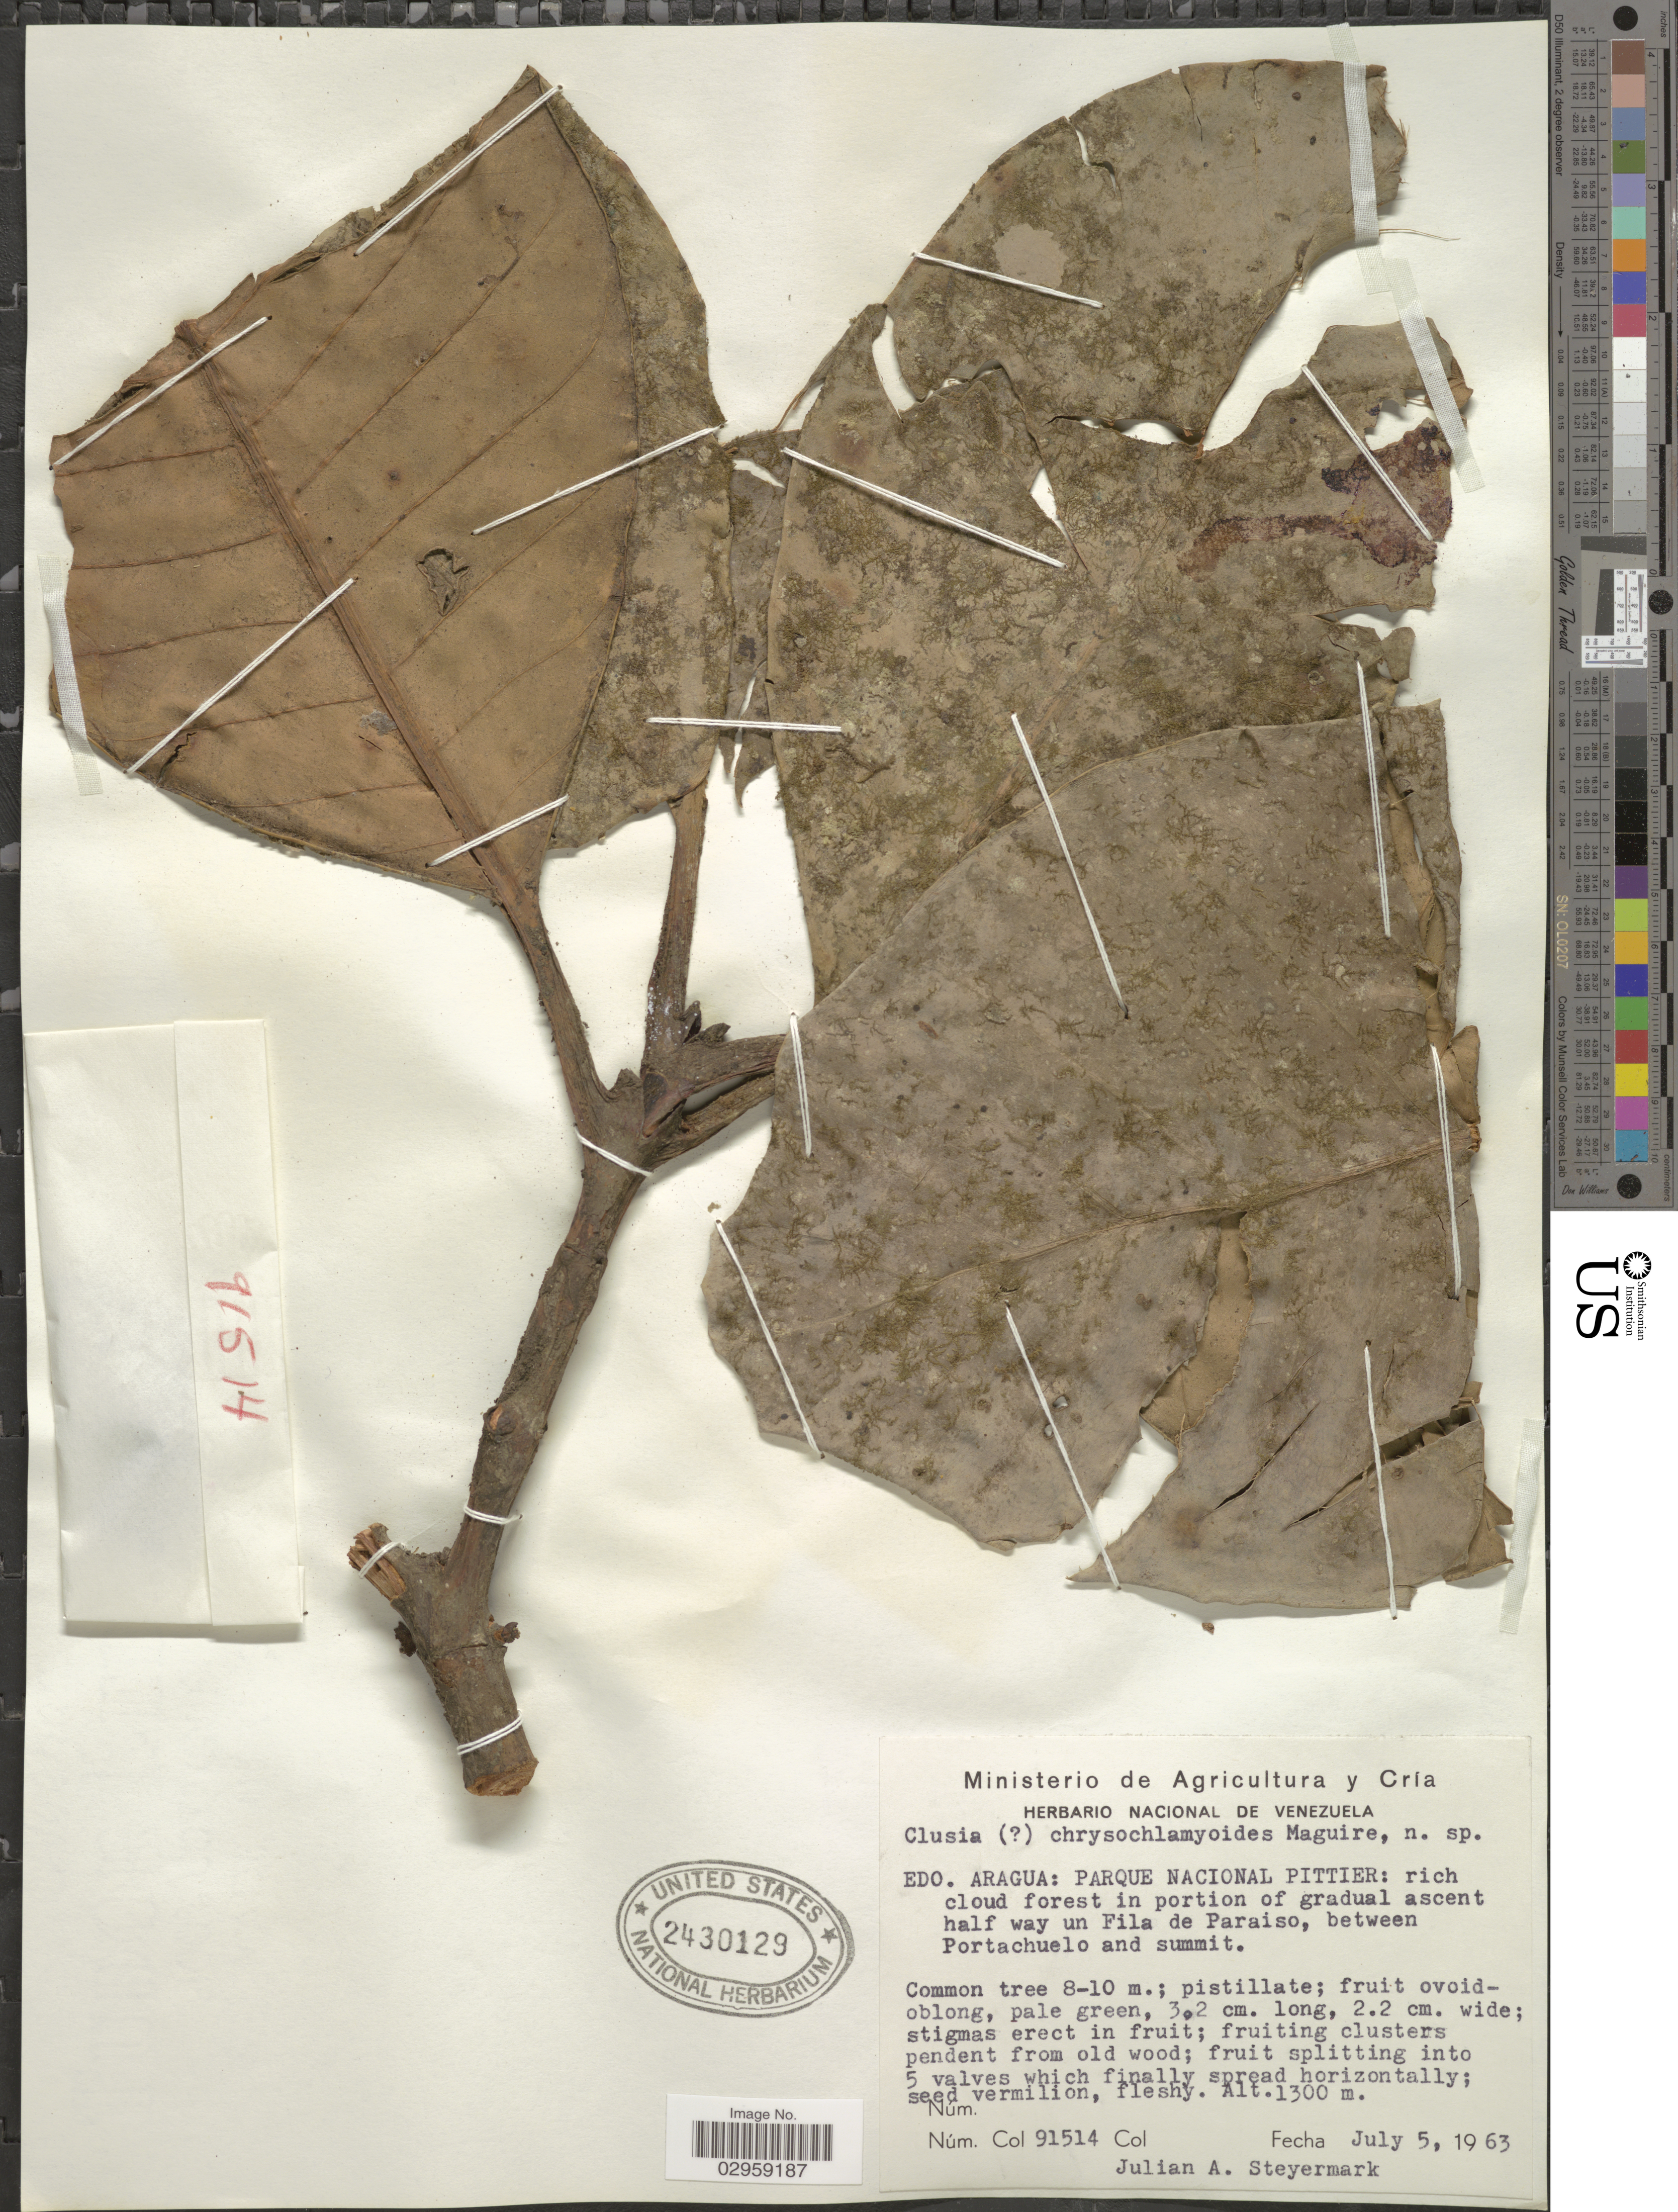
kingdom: Plantae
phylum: Tracheophyta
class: Magnoliopsida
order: Malpighiales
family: Clusiaceae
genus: Clusia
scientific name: Clusia chrysochlamyoides Maguire, ined.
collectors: J. Steyermark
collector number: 91514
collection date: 1963-07-05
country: Venezuela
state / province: Aragua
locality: Parque Nacional Henry Pittier: rich forest in portion of gradual ascent half way un Fila de Paraiso, between Portachuelo and summit.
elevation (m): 1300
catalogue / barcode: US 2430129